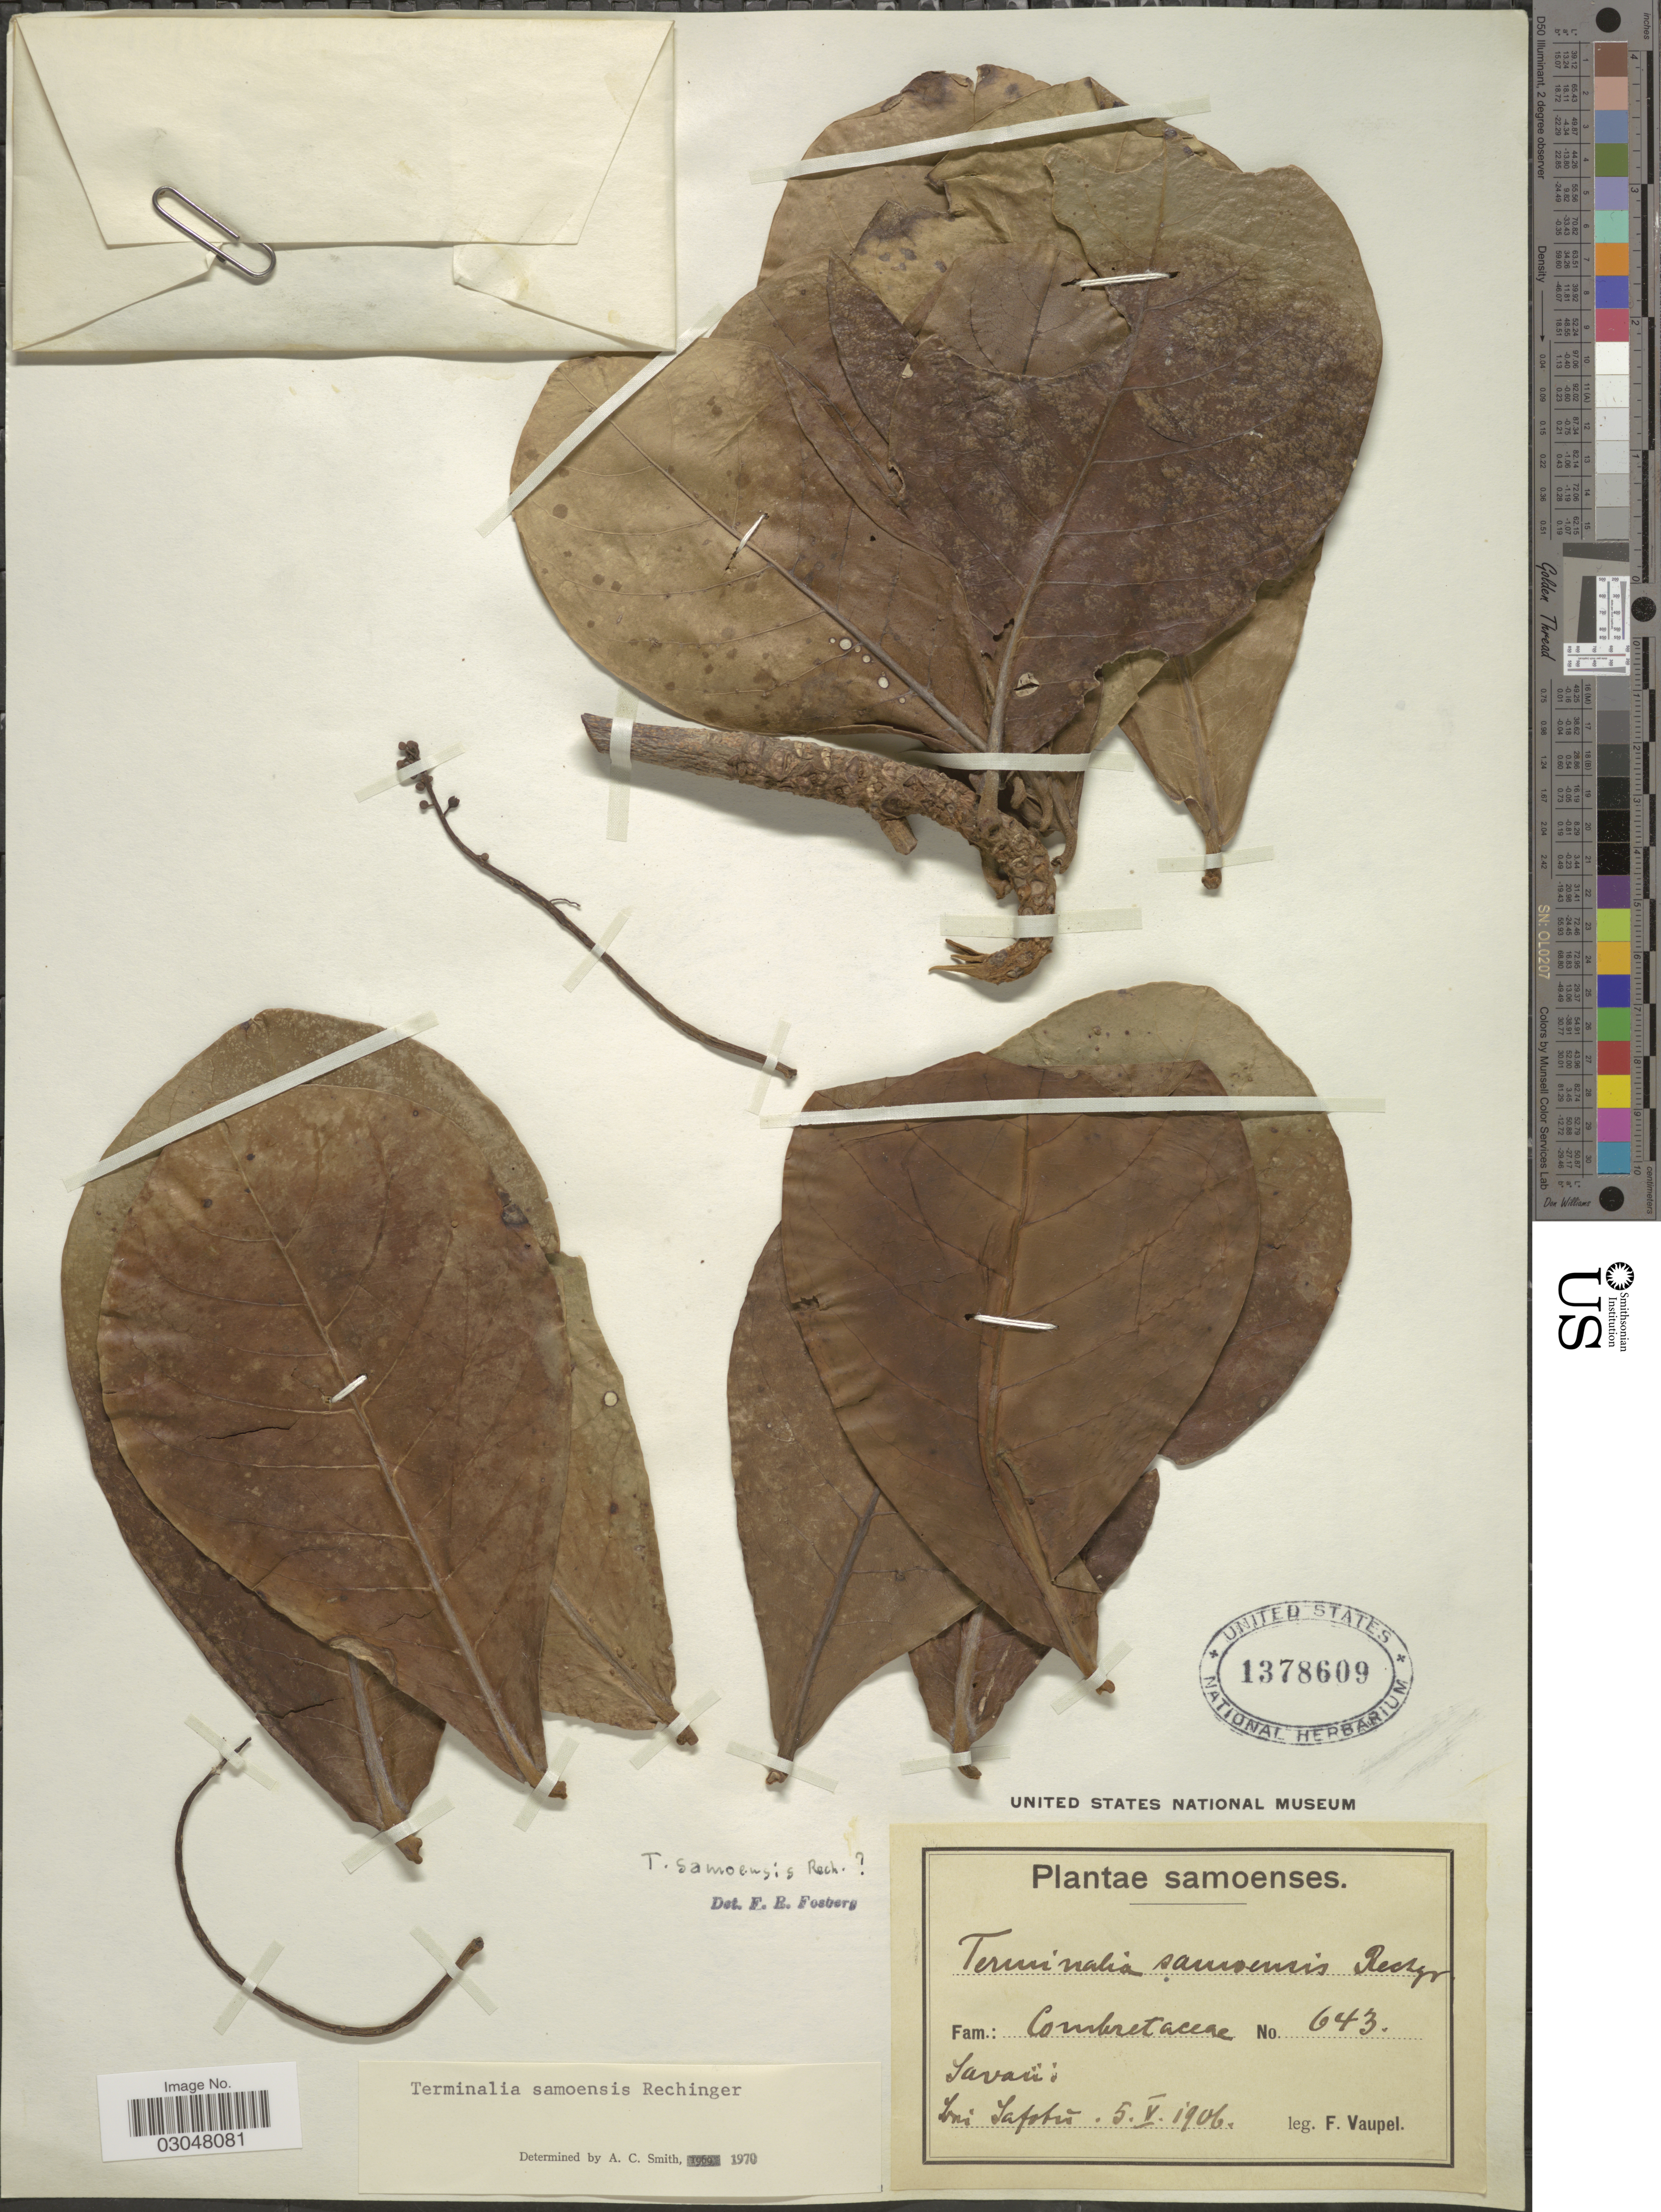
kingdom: Plantae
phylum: Tracheophyta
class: Magnoliopsida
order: Myrtales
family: Combretaceae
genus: Terminalia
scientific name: Terminalia samoensis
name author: Rech.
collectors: F. Vaupel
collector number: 643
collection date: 1906-05-05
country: Samoa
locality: Samoenses. Savai'i. bei Safotu.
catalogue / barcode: US 1378609